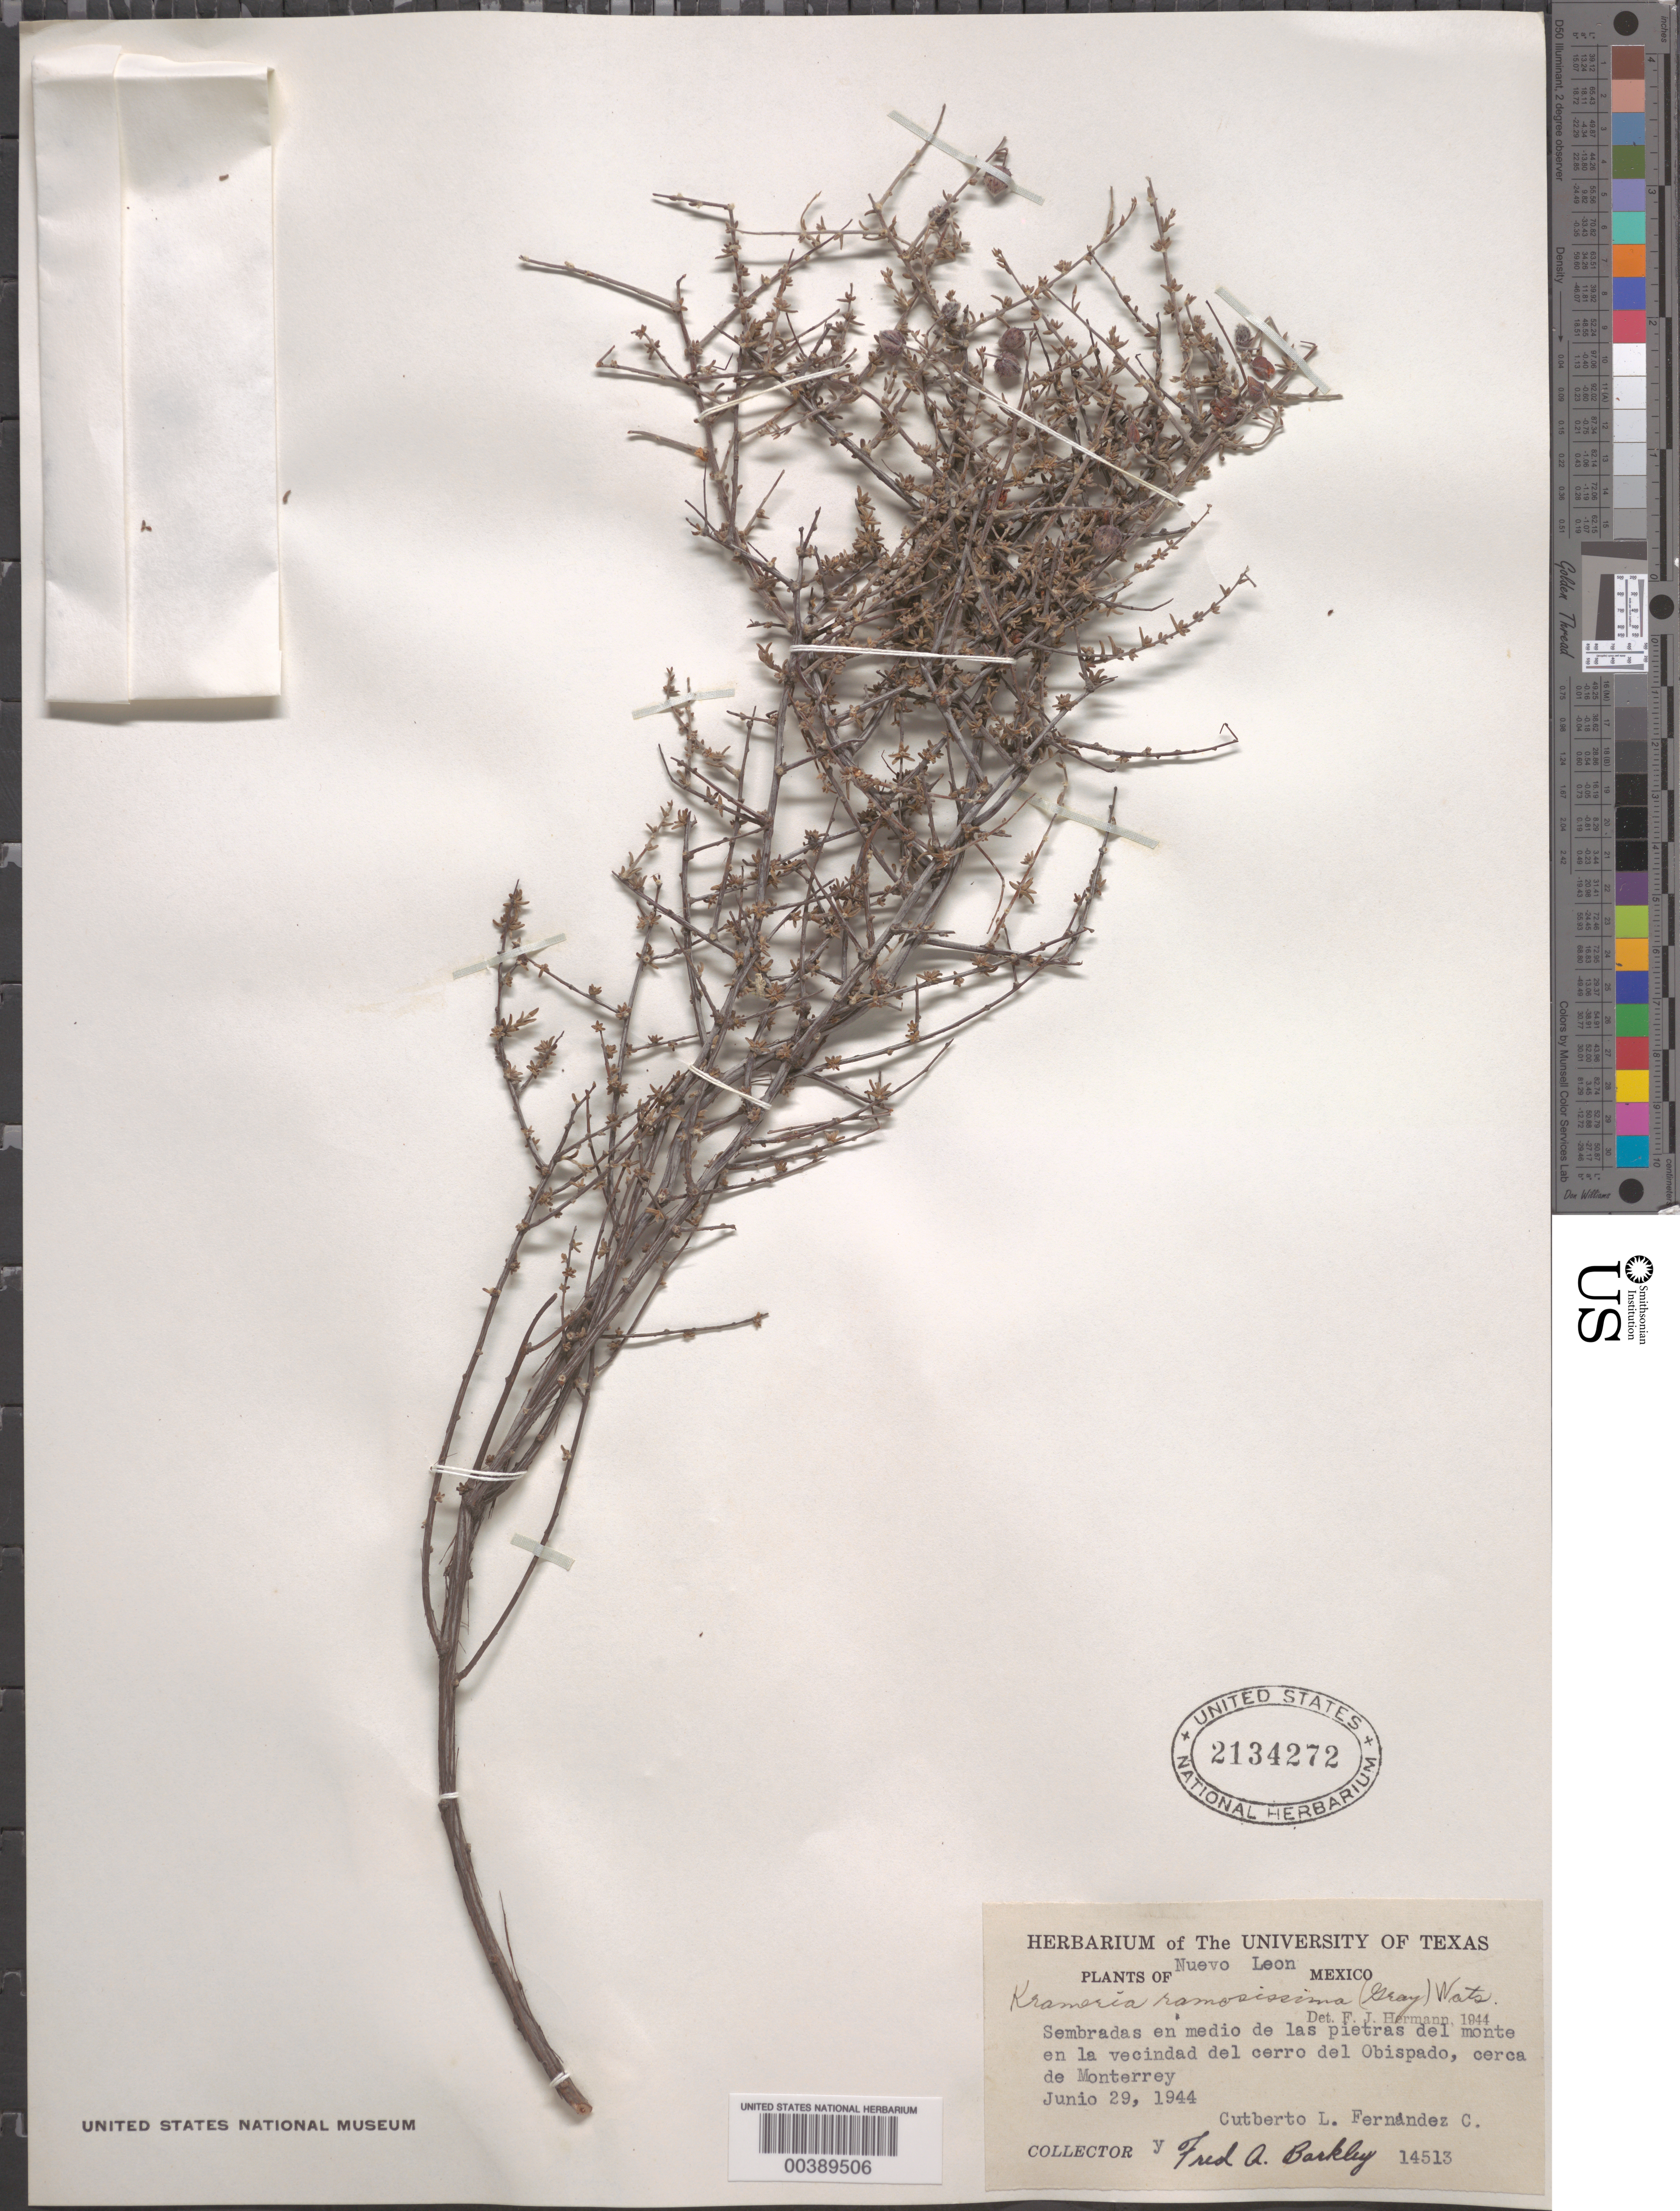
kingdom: Plantae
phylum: Tracheophyta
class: Magnoliopsida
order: Zygophyllales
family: Krameriaceae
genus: Krameria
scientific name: Krameria ramosissima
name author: (A. Gray) S. Watson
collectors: F. A. Barkley & C. L. Fernández C.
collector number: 14513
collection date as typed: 29 Jun 1944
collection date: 1944-06-29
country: Mexico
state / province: Nuevo León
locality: Vecindad del cerro del obispado, cerca de Monterrey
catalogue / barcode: US 2134272